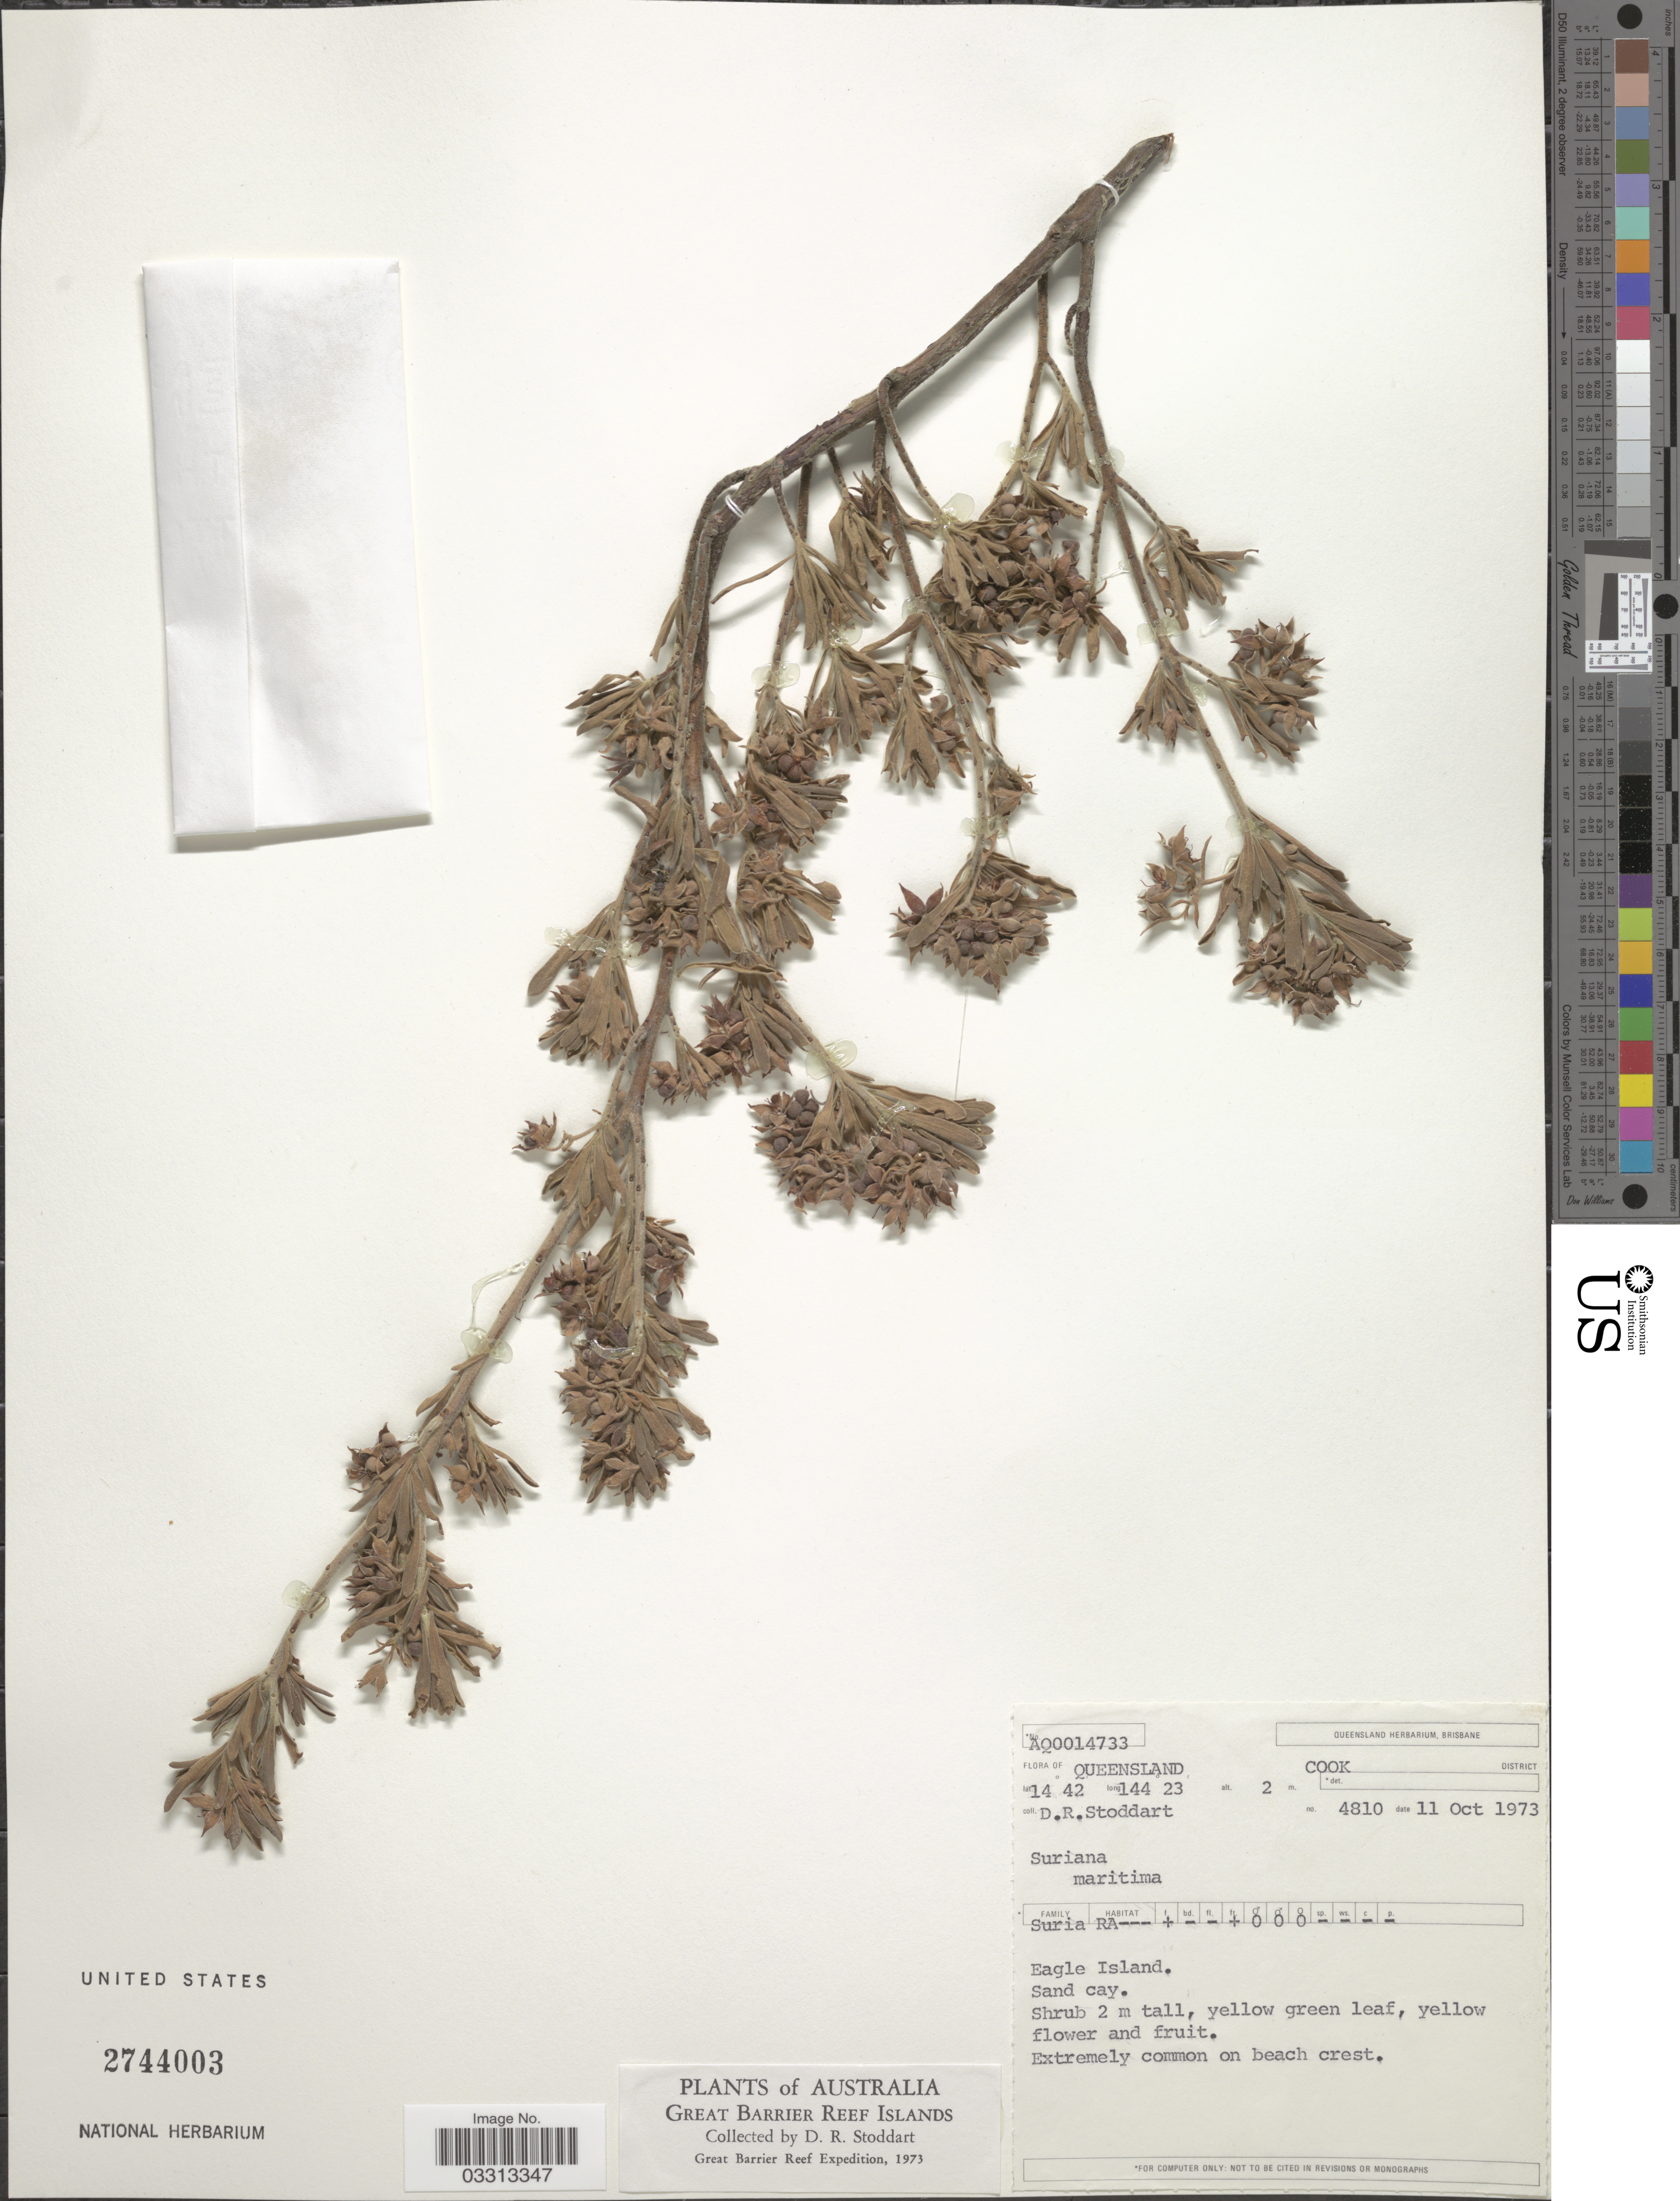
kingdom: Plantae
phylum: Tracheophyta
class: Magnoliopsida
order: Fabales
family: Surianaceae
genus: Suriana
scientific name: Suriana maritima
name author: L.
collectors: D. R. Stoddart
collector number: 4810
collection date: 1973-10-11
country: Australia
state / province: Queensland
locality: Cook District. Eagle Island. Great Barrier Reef Islands. Great Barrier Reef.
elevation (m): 2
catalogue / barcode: US 2744003